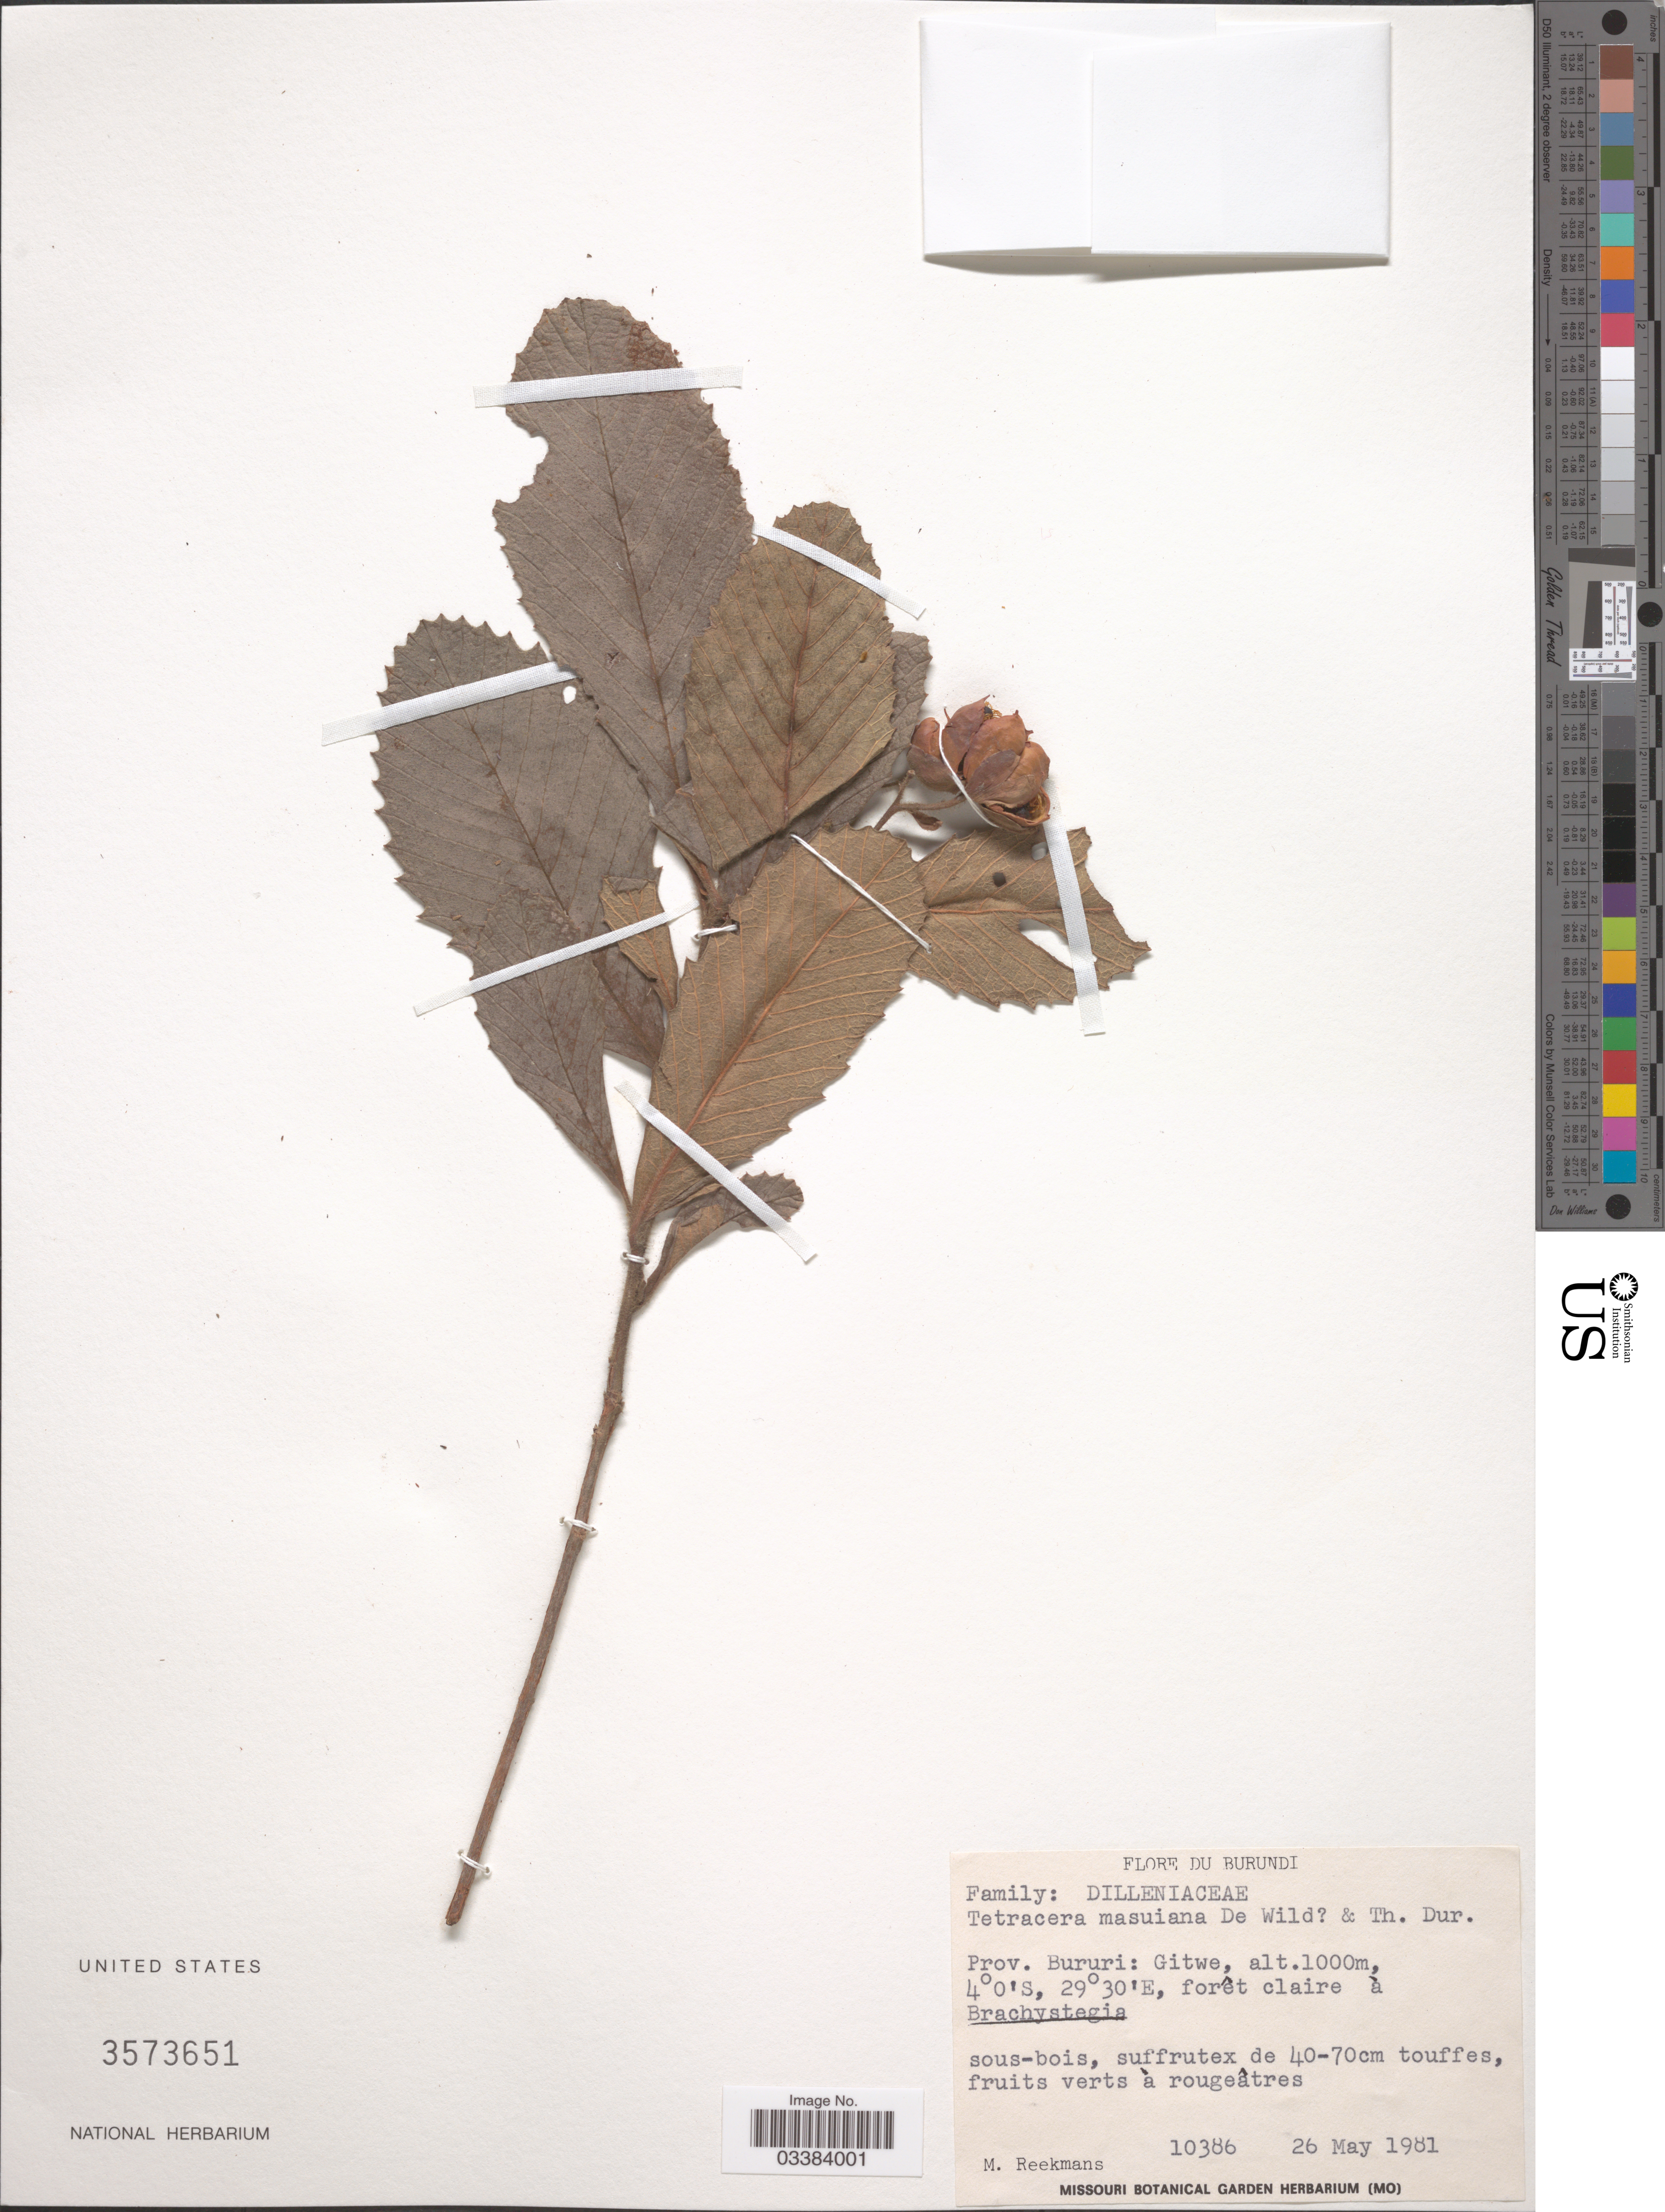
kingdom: Plantae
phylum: Tracheophyta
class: Magnoliopsida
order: Dilleniales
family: Dilleniaceae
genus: Tetracera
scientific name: Tetracera masuiana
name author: De Wild. & Durand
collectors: M. Reekmans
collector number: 10386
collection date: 1981-05-26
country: Burundi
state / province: Bururi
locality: Gitwe.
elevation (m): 1000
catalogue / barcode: US 3573651